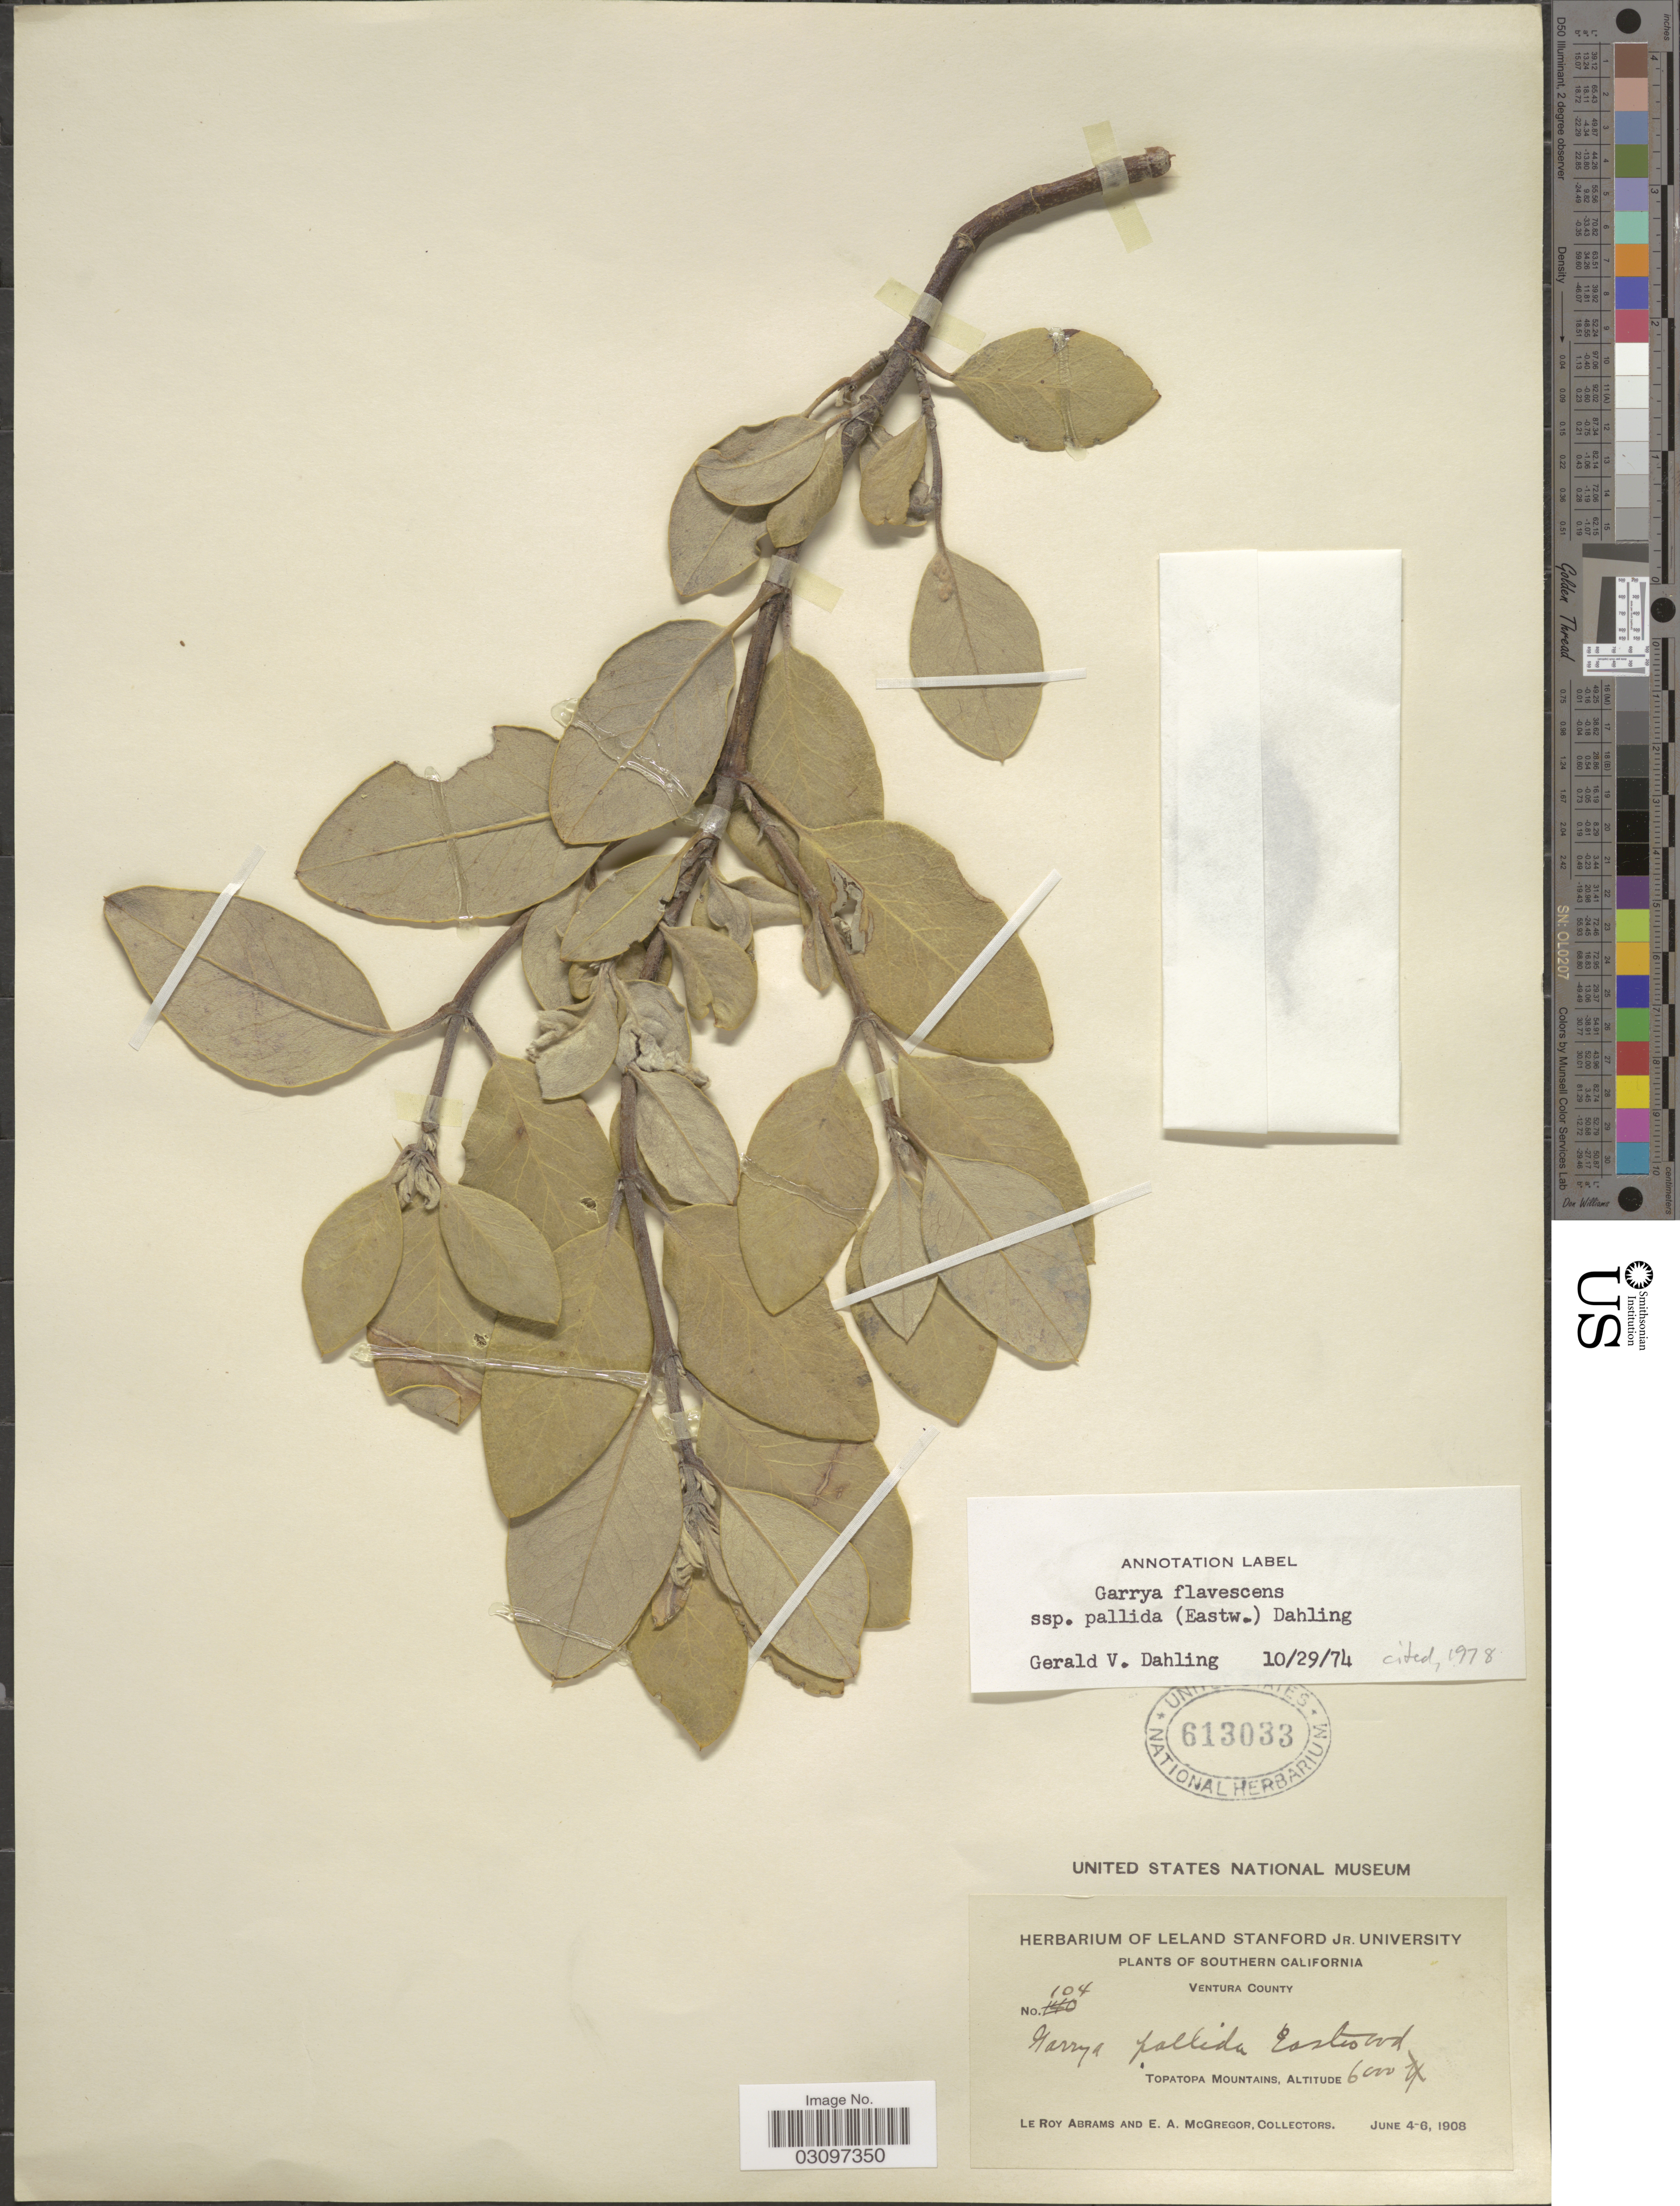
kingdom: Plantae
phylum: Tracheophyta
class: Magnoliopsida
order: Garryales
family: Garryaceae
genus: Garrya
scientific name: Garrya flavescens subsp. pallida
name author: (Eastw.) Bacig. ex Ewan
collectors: L. Abrams & E. A. McGregor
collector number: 104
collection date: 1908-06-04/1908-06-06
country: United States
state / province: California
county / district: Ventura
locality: Southern California. Ventura County. Topatopa Mountains.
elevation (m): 1829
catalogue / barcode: US 613033